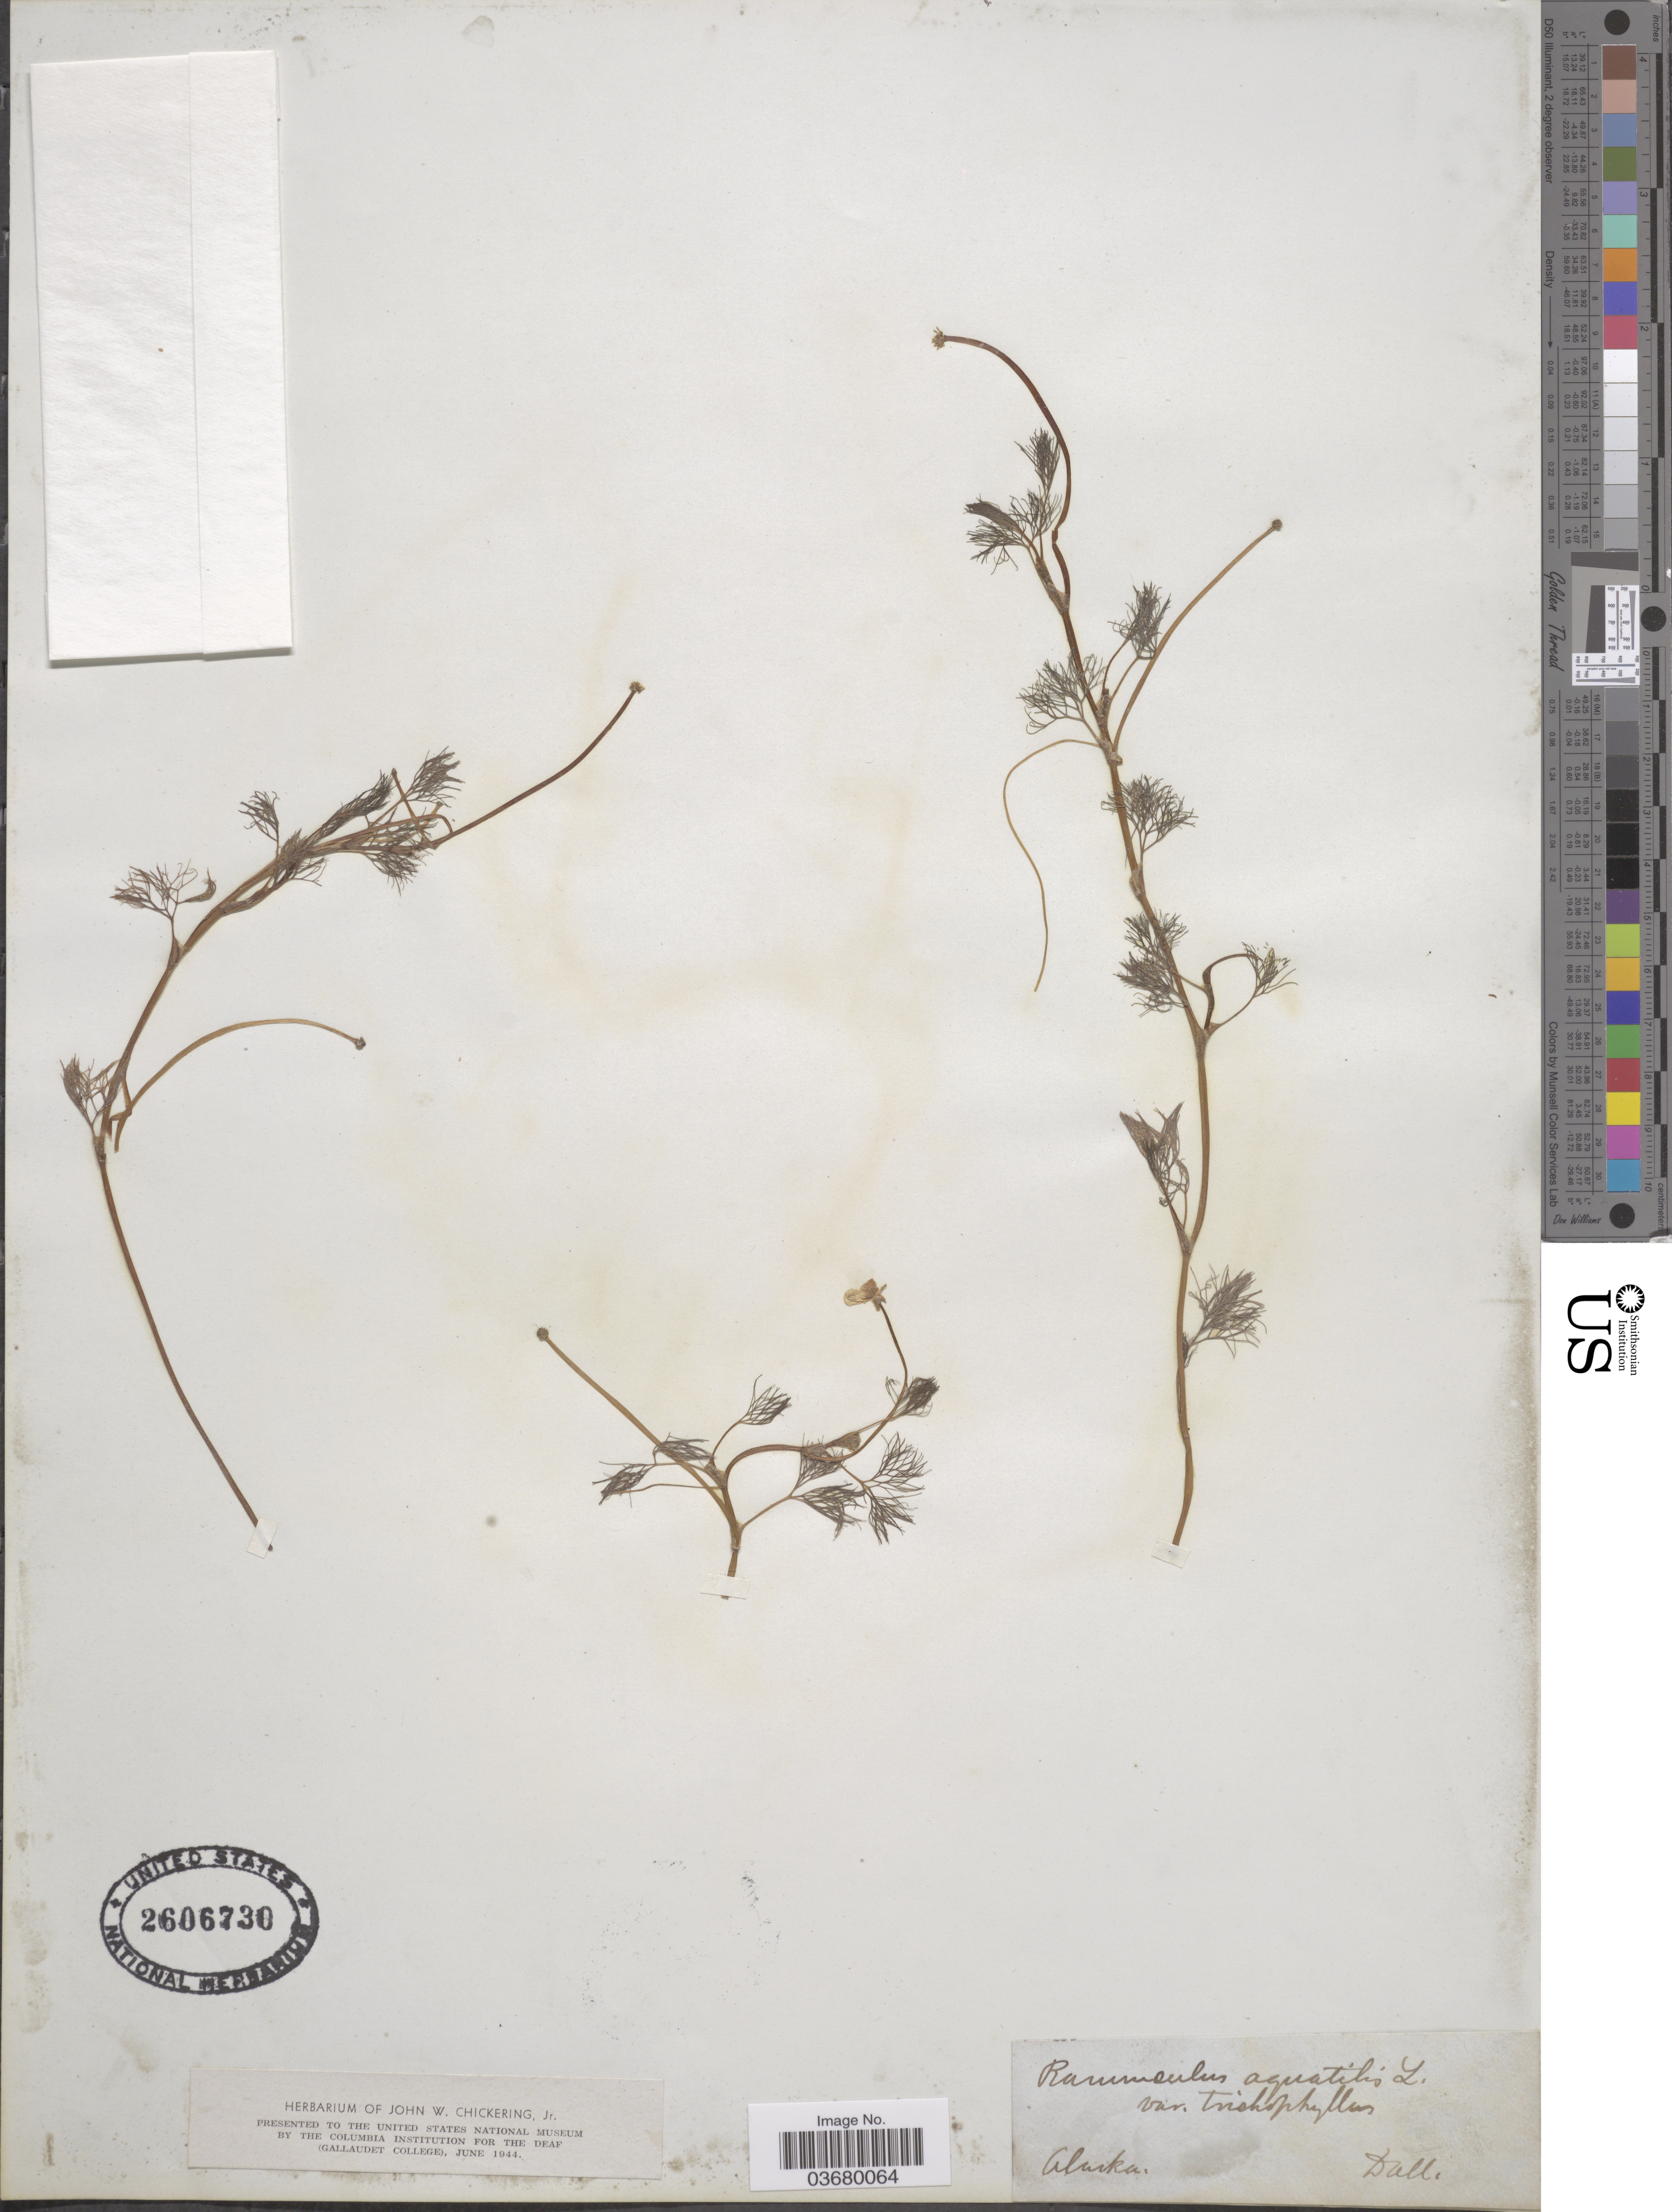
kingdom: Plantae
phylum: Tracheophyta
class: Magnoliopsida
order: Ranunculales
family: Ranunculaceae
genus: Ranunculus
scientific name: Ranunculus trichophyllus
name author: Chaix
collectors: -. Dall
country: United States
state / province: Alaska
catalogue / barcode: US 2606730